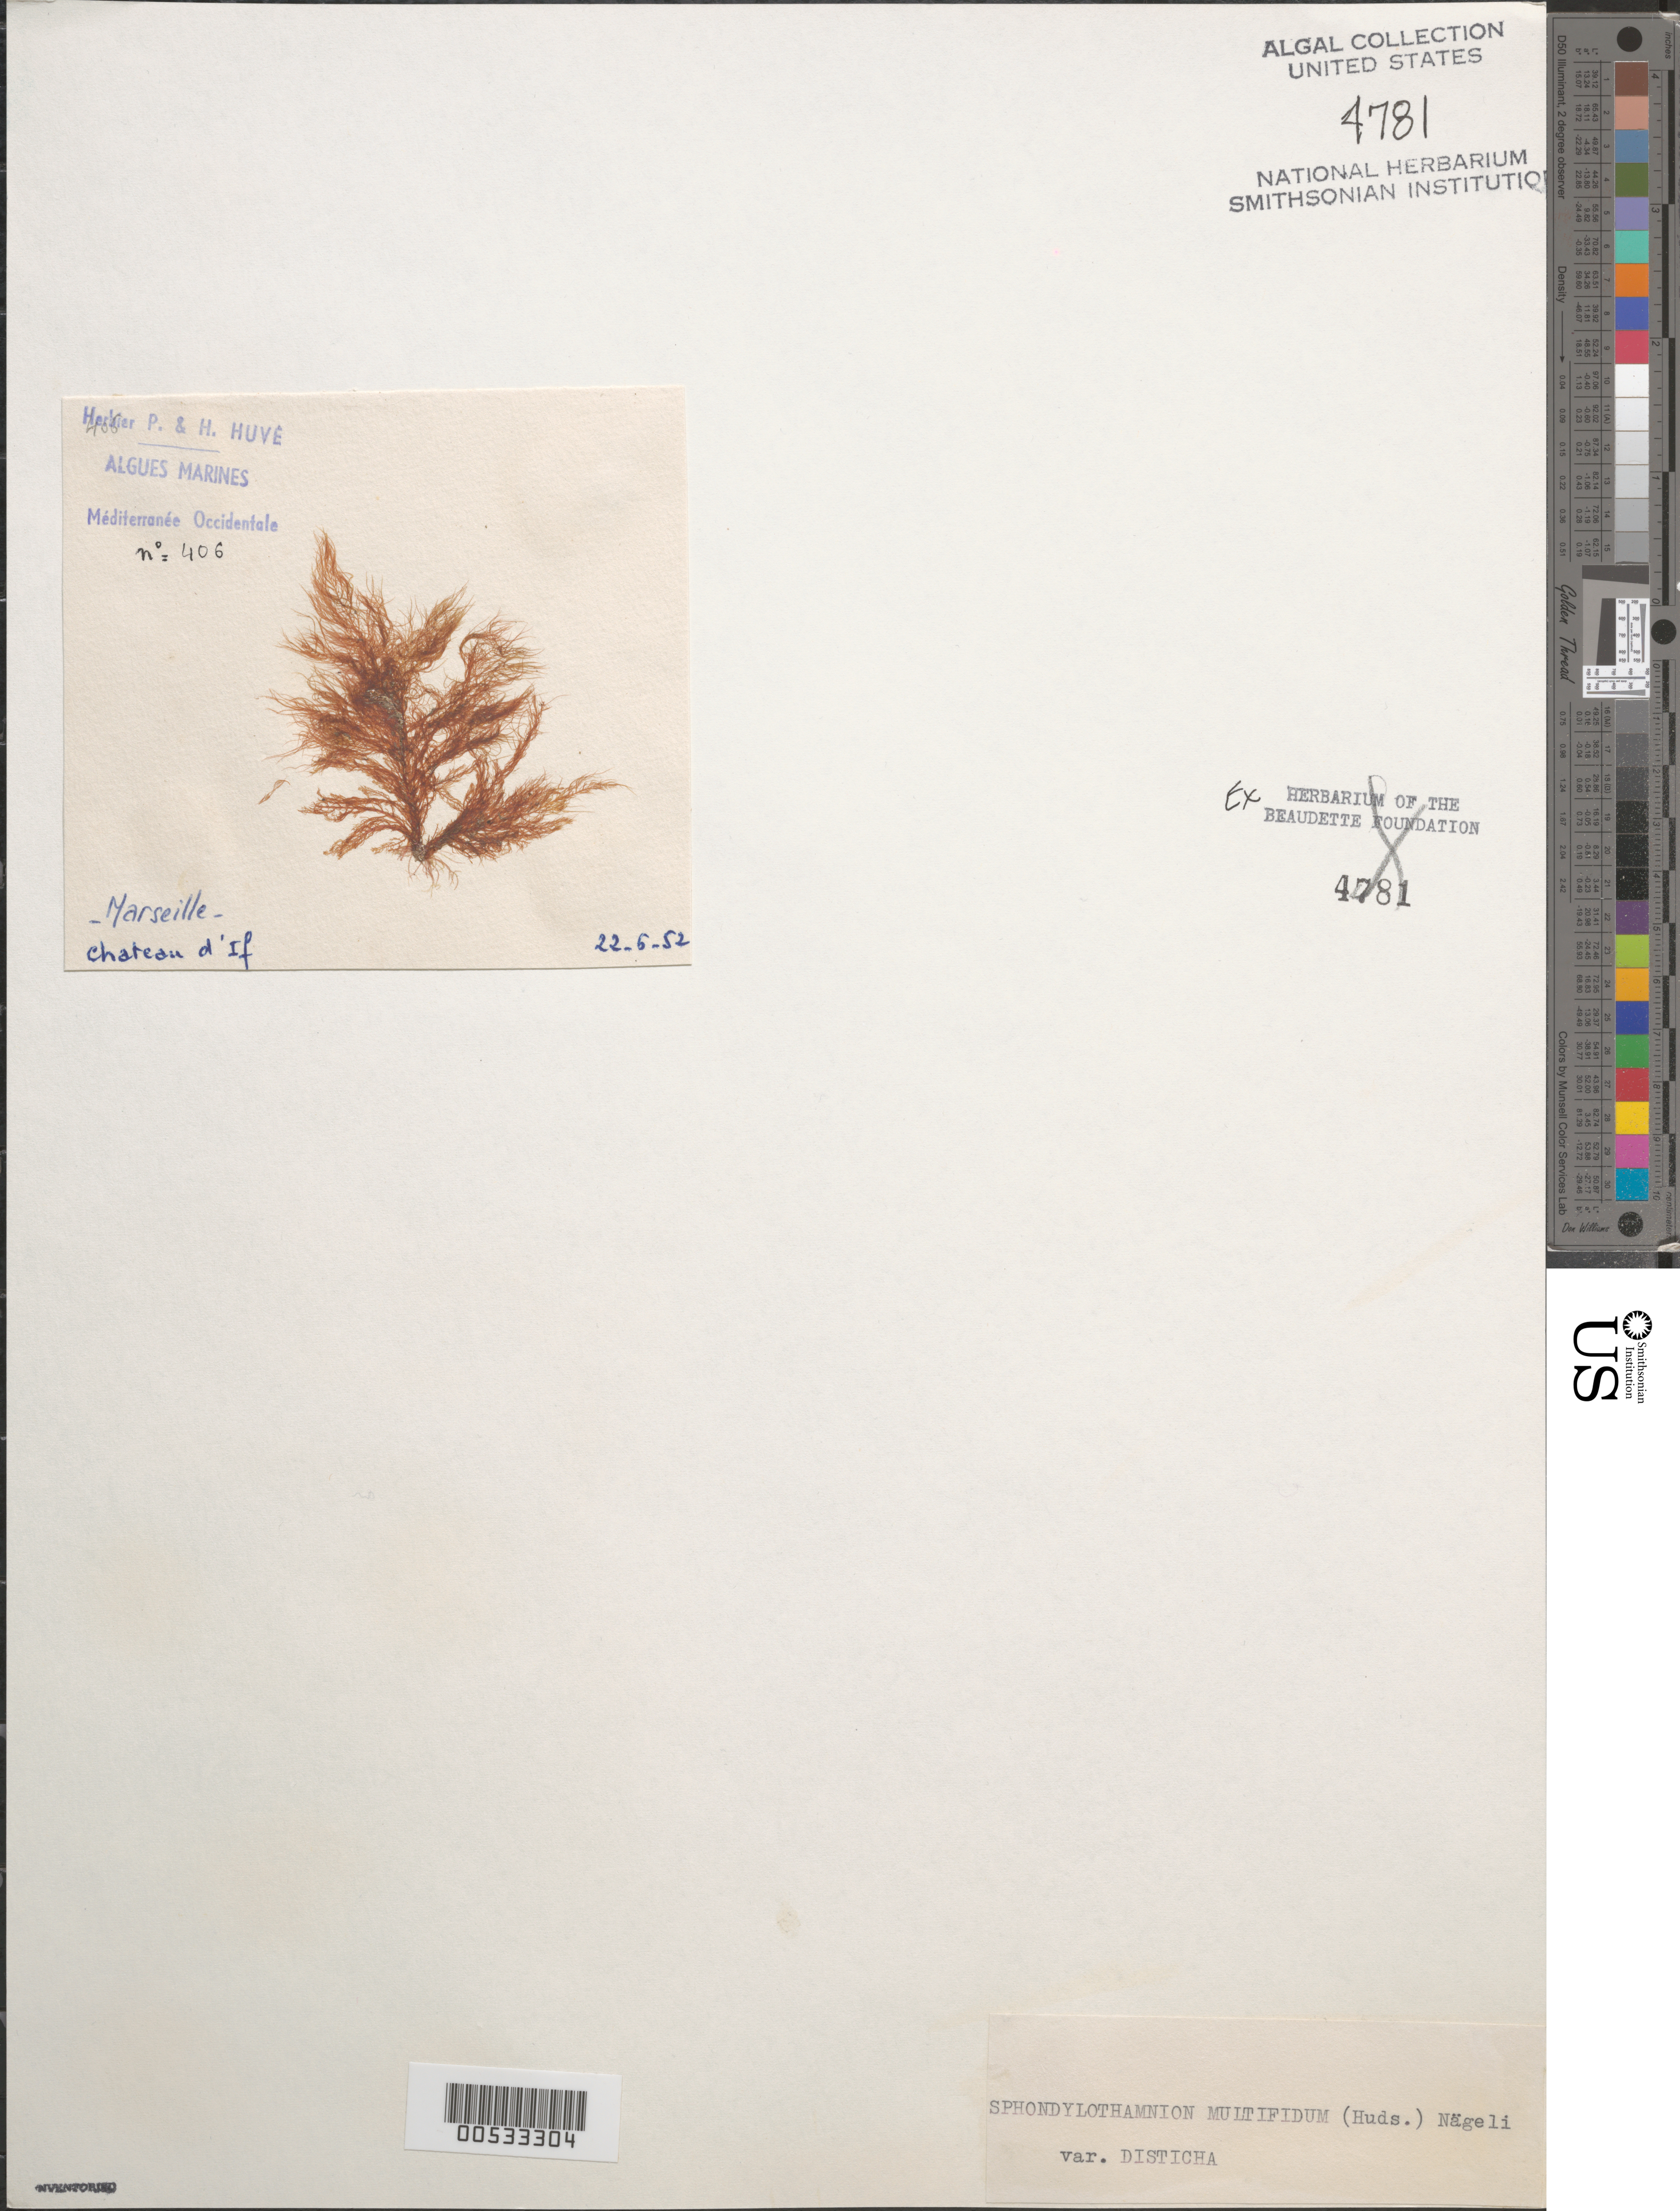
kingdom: Plantae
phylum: Rhodophyta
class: Florideophyceae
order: Ceramiales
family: Wrangeliaceae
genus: Sphondylothamnion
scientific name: Sphondylothamnion multifidum var. disticha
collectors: P. Huve & H. Huve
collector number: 406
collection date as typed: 22 Jun 1952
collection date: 1952-06-22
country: France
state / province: Provence-Alpes-Côte d'Azur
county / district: Bouches-Du-Rhône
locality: Chateau d'If, Marseille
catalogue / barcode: US 4781